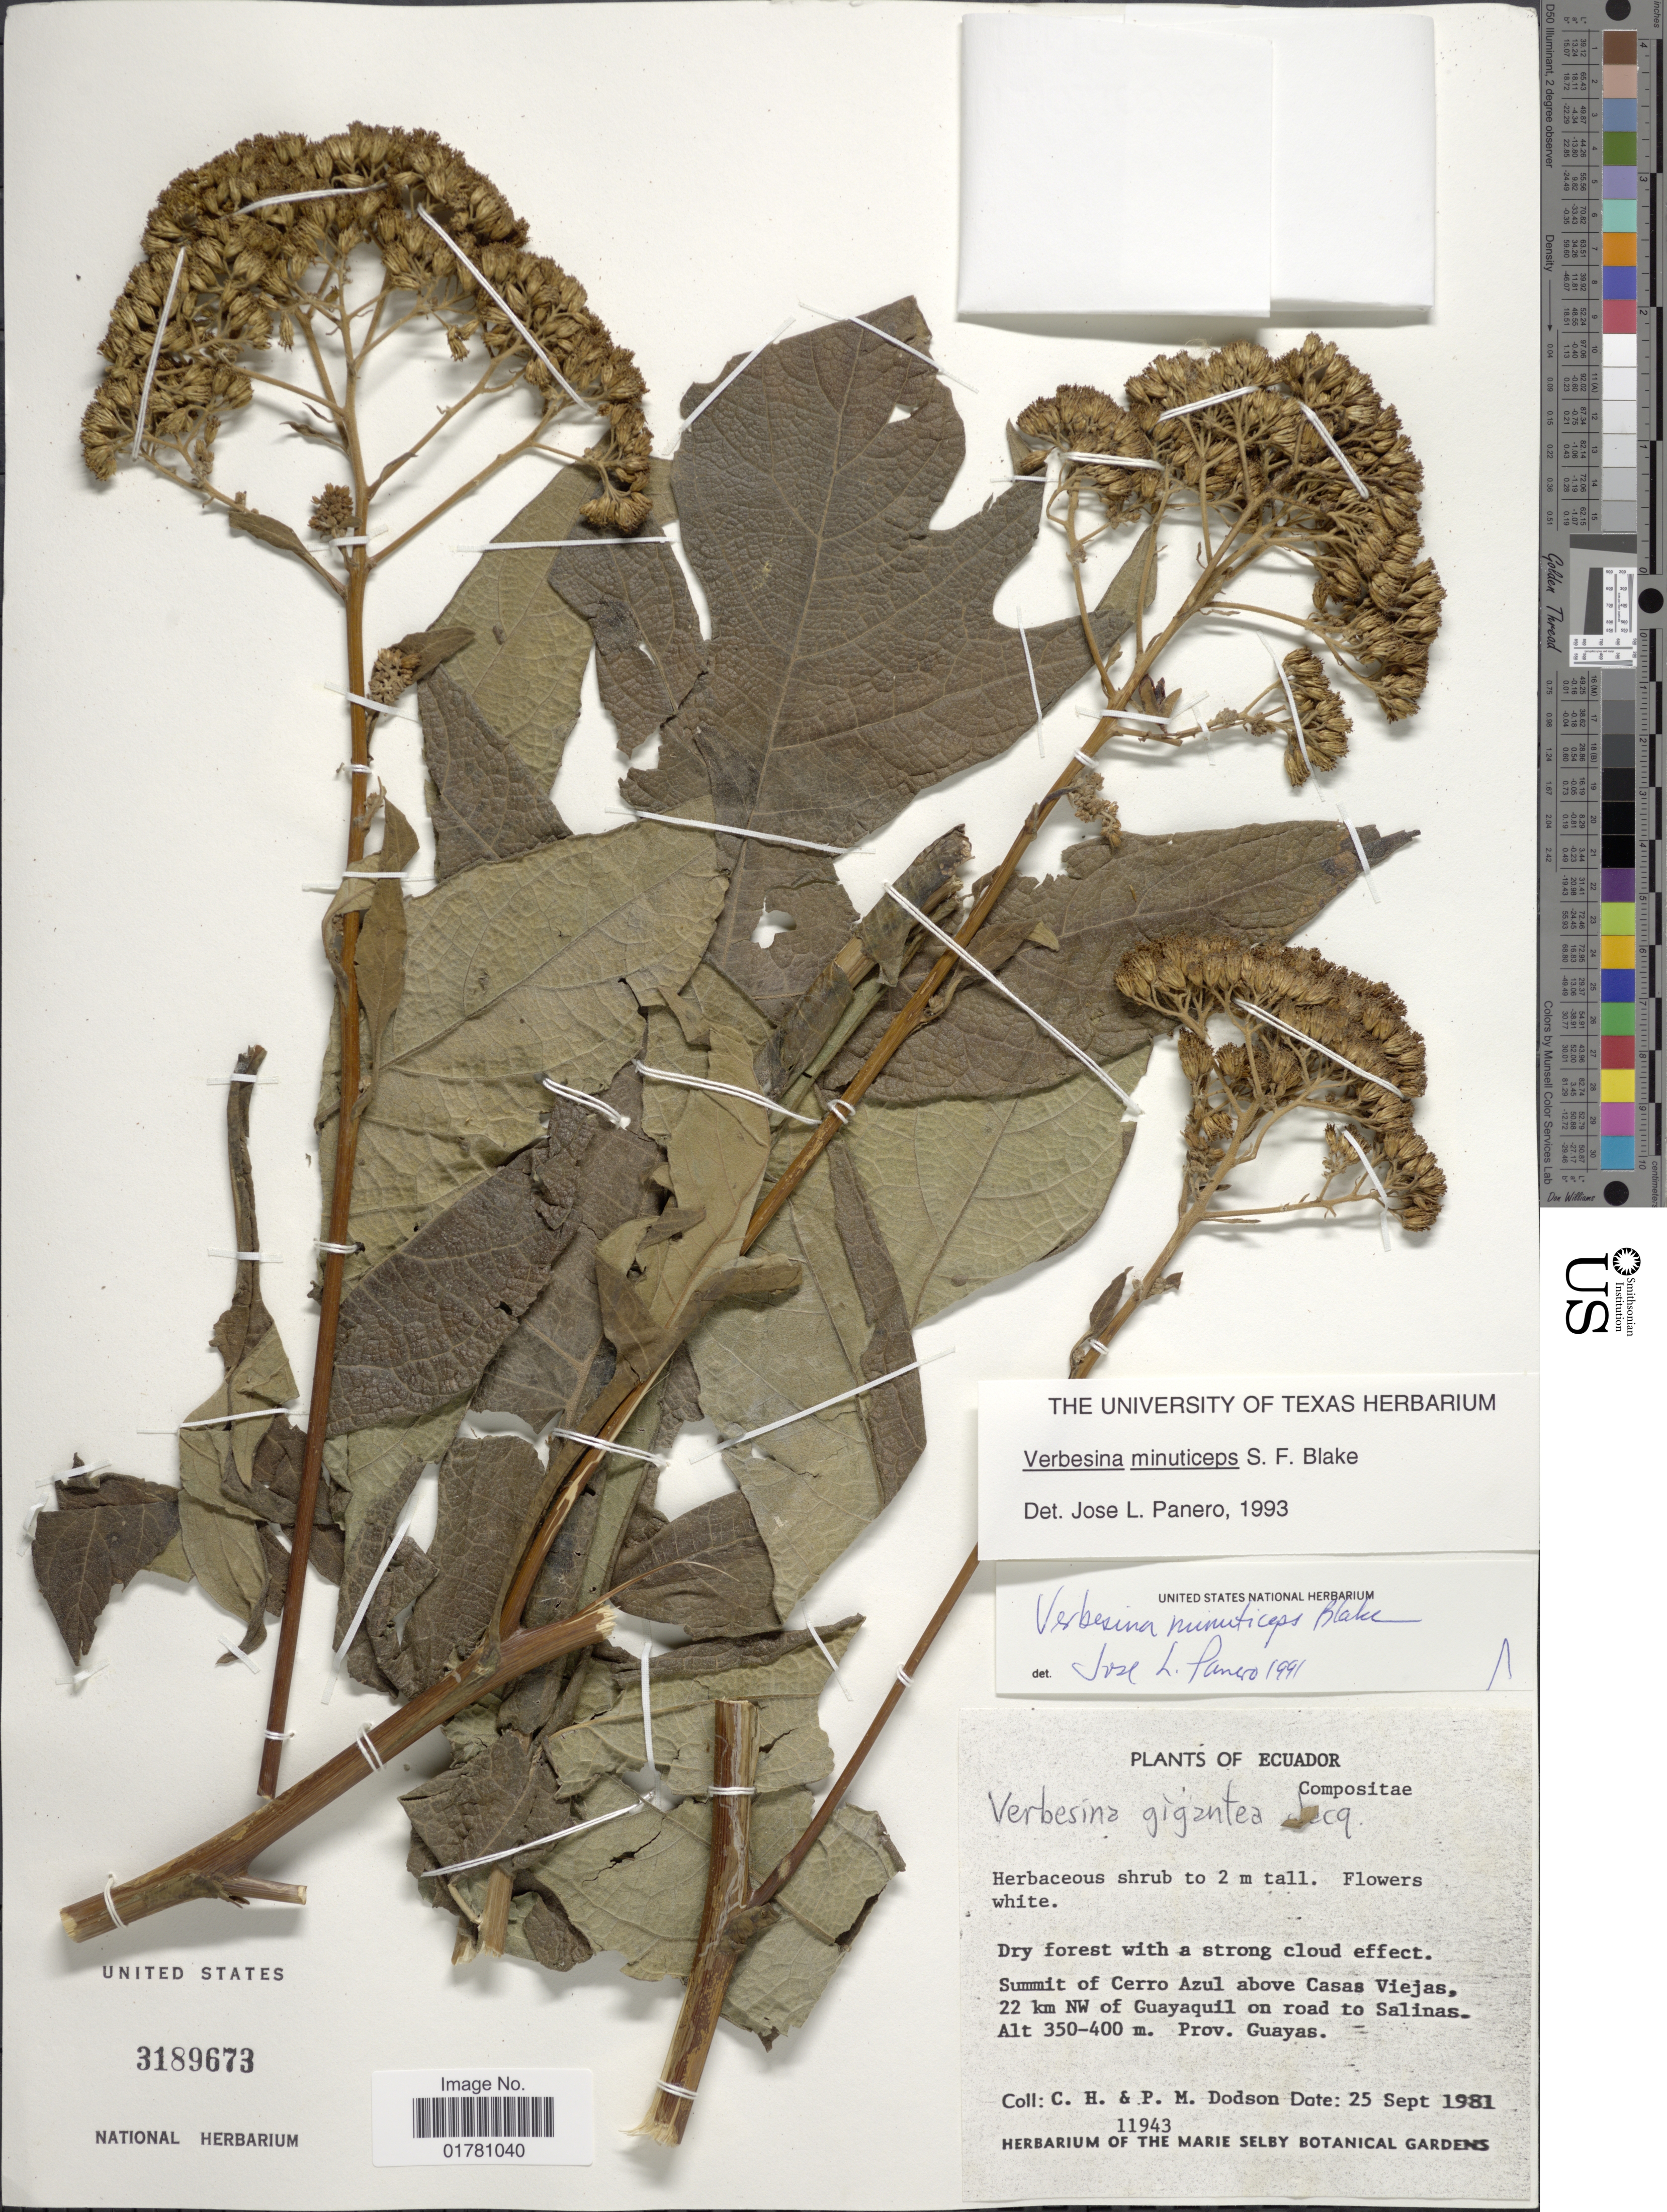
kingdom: Plantae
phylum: Tracheophyta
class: Magnoliopsida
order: Asterales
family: Asteraceae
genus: Verbesina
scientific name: Verbesina minuticeps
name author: S.F. Blake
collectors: C. H. Dodson & P. M. Dodson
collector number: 11943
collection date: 1981-09-25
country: Ecuador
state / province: Guayas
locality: Summit of Cerro Azul above Casas Viejas, 22 km NW of Guayaquil on road to Salinas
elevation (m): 350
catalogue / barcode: US 3189673